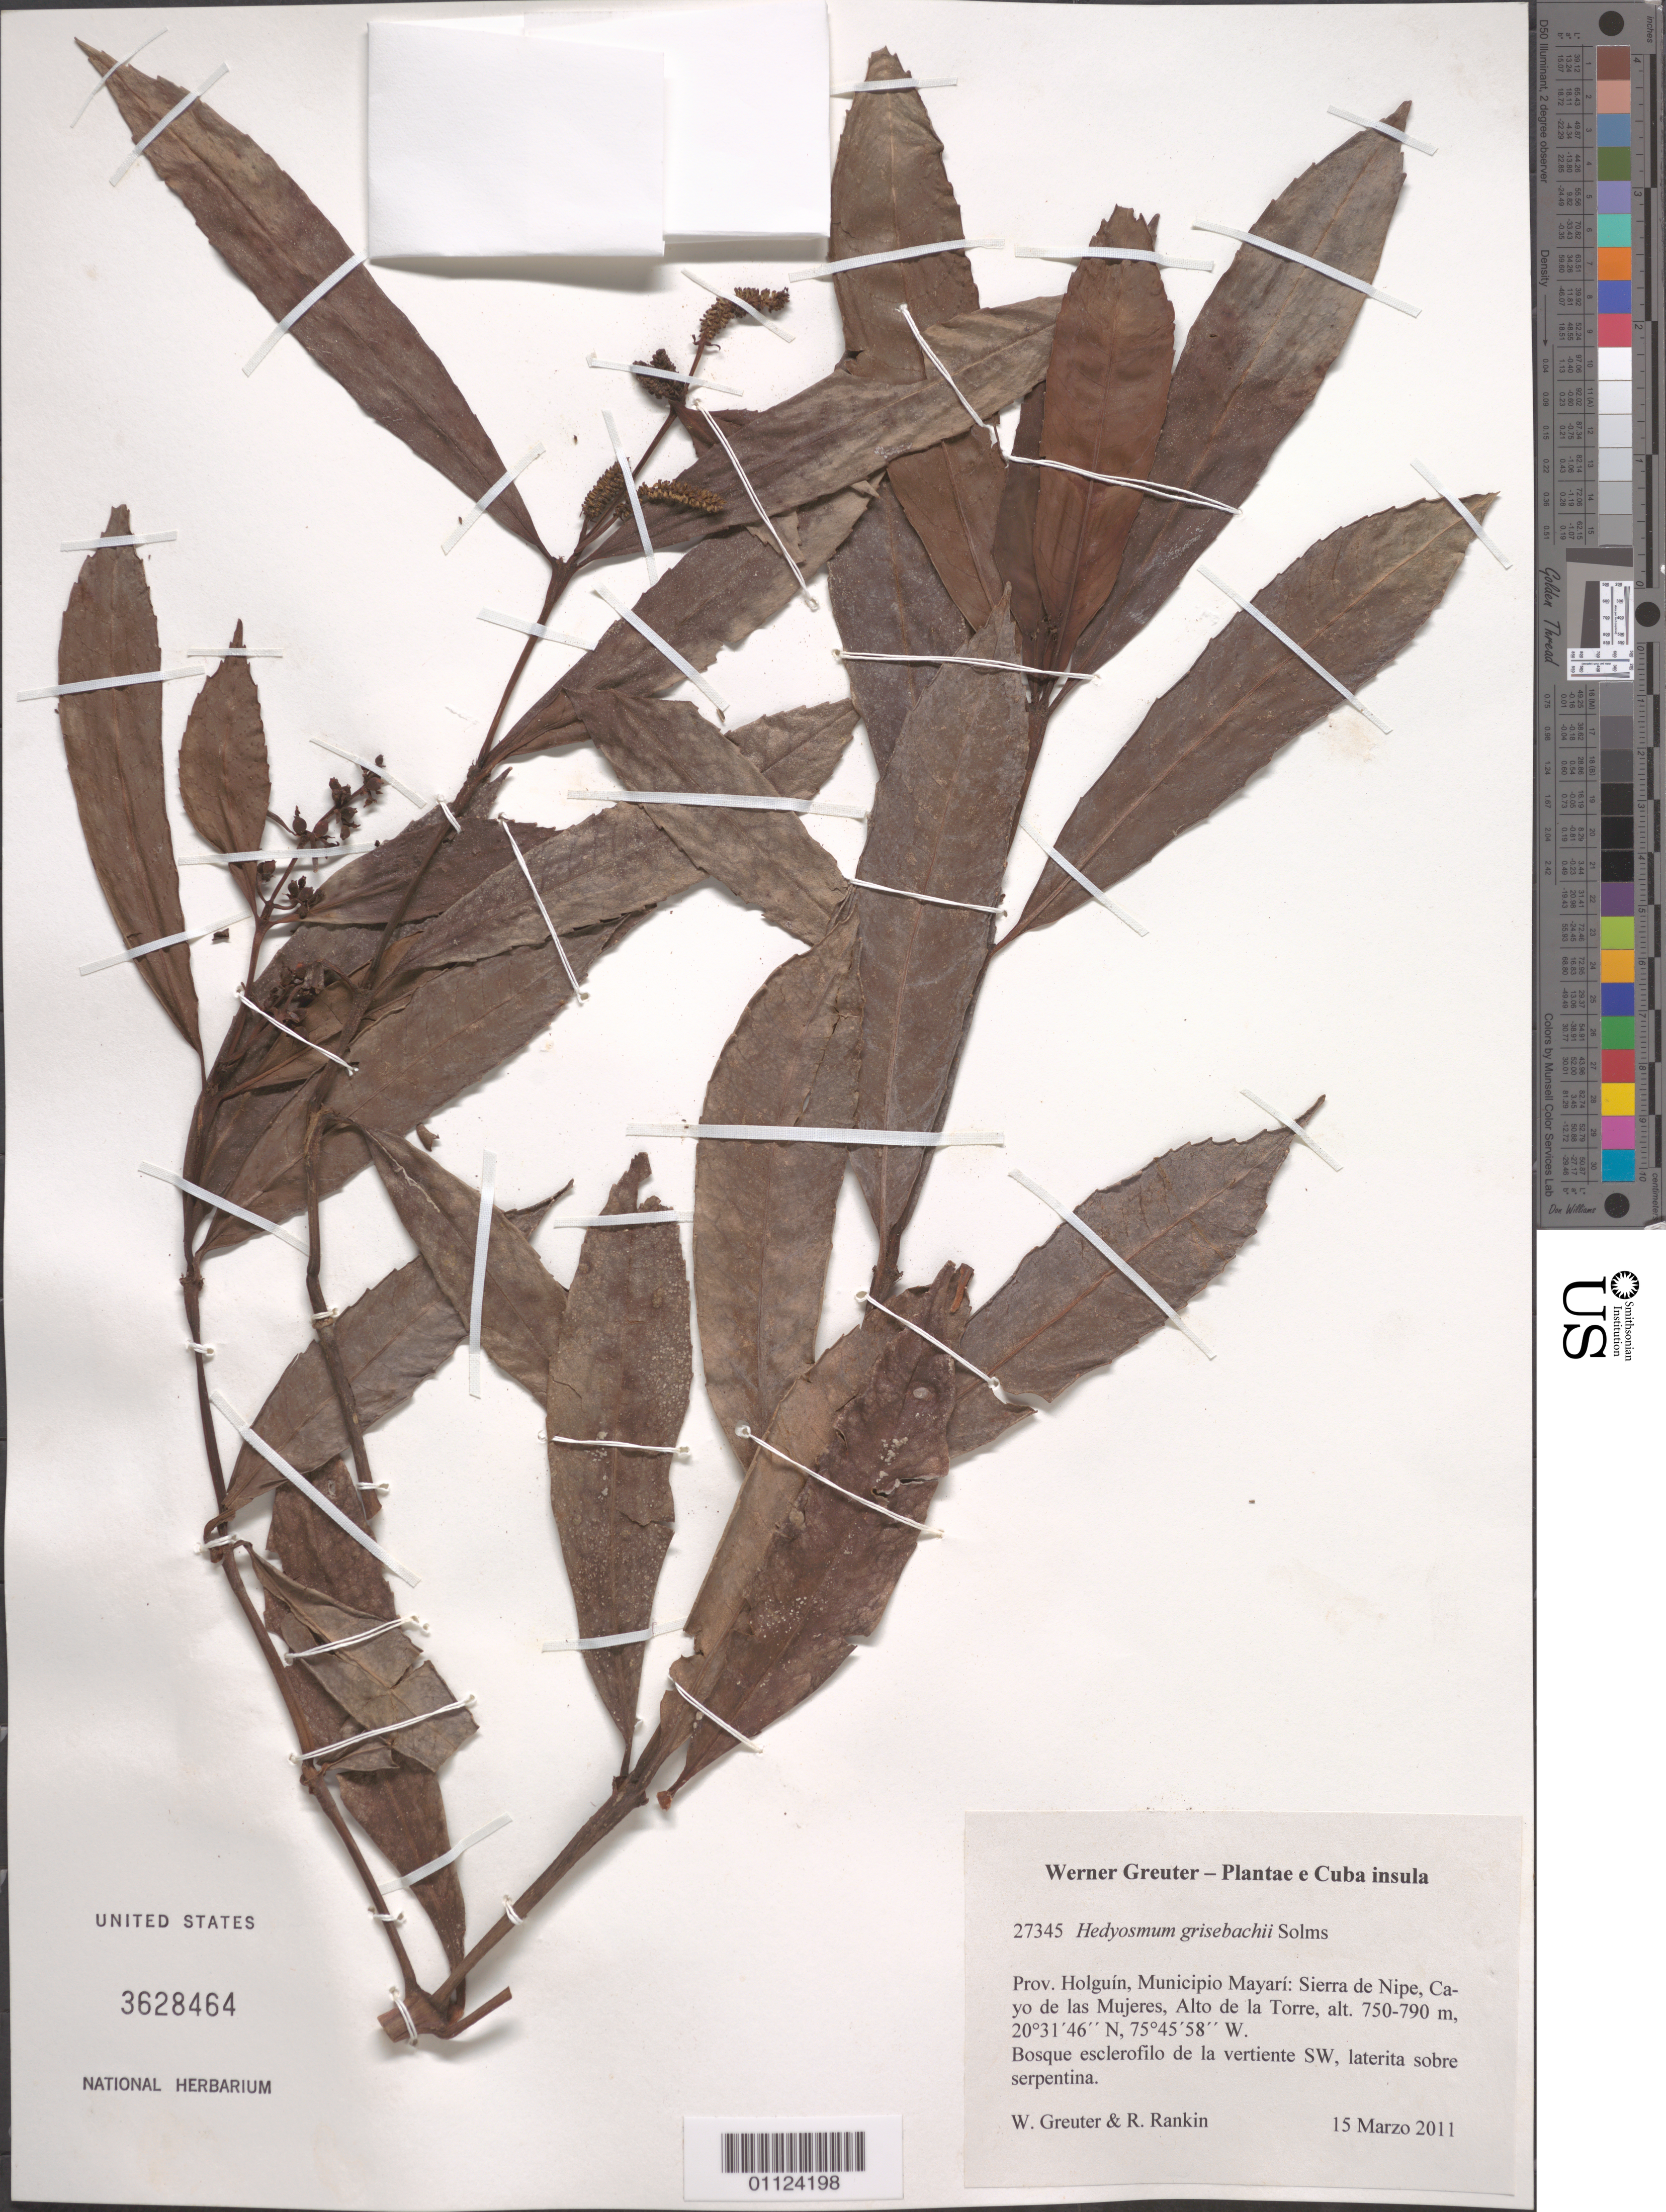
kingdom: Plantae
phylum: Tracheophyta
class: Magnoliopsida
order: Chloranthales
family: Chloranthaceae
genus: Hedyosmum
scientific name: Hedyosmum grisebachii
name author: Solms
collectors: W. Greuter & R. Rankin Rodriguez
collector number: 27345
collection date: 2011-03-15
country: Cuba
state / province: Holguín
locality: Municipio Mayarí, Sierra de Nipe, Cayo de las Mujeres, Alto de la Torre.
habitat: Bosque esclerofilo de la vertiente SW, laterita sobre serpentina.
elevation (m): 750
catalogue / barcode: US 3628464